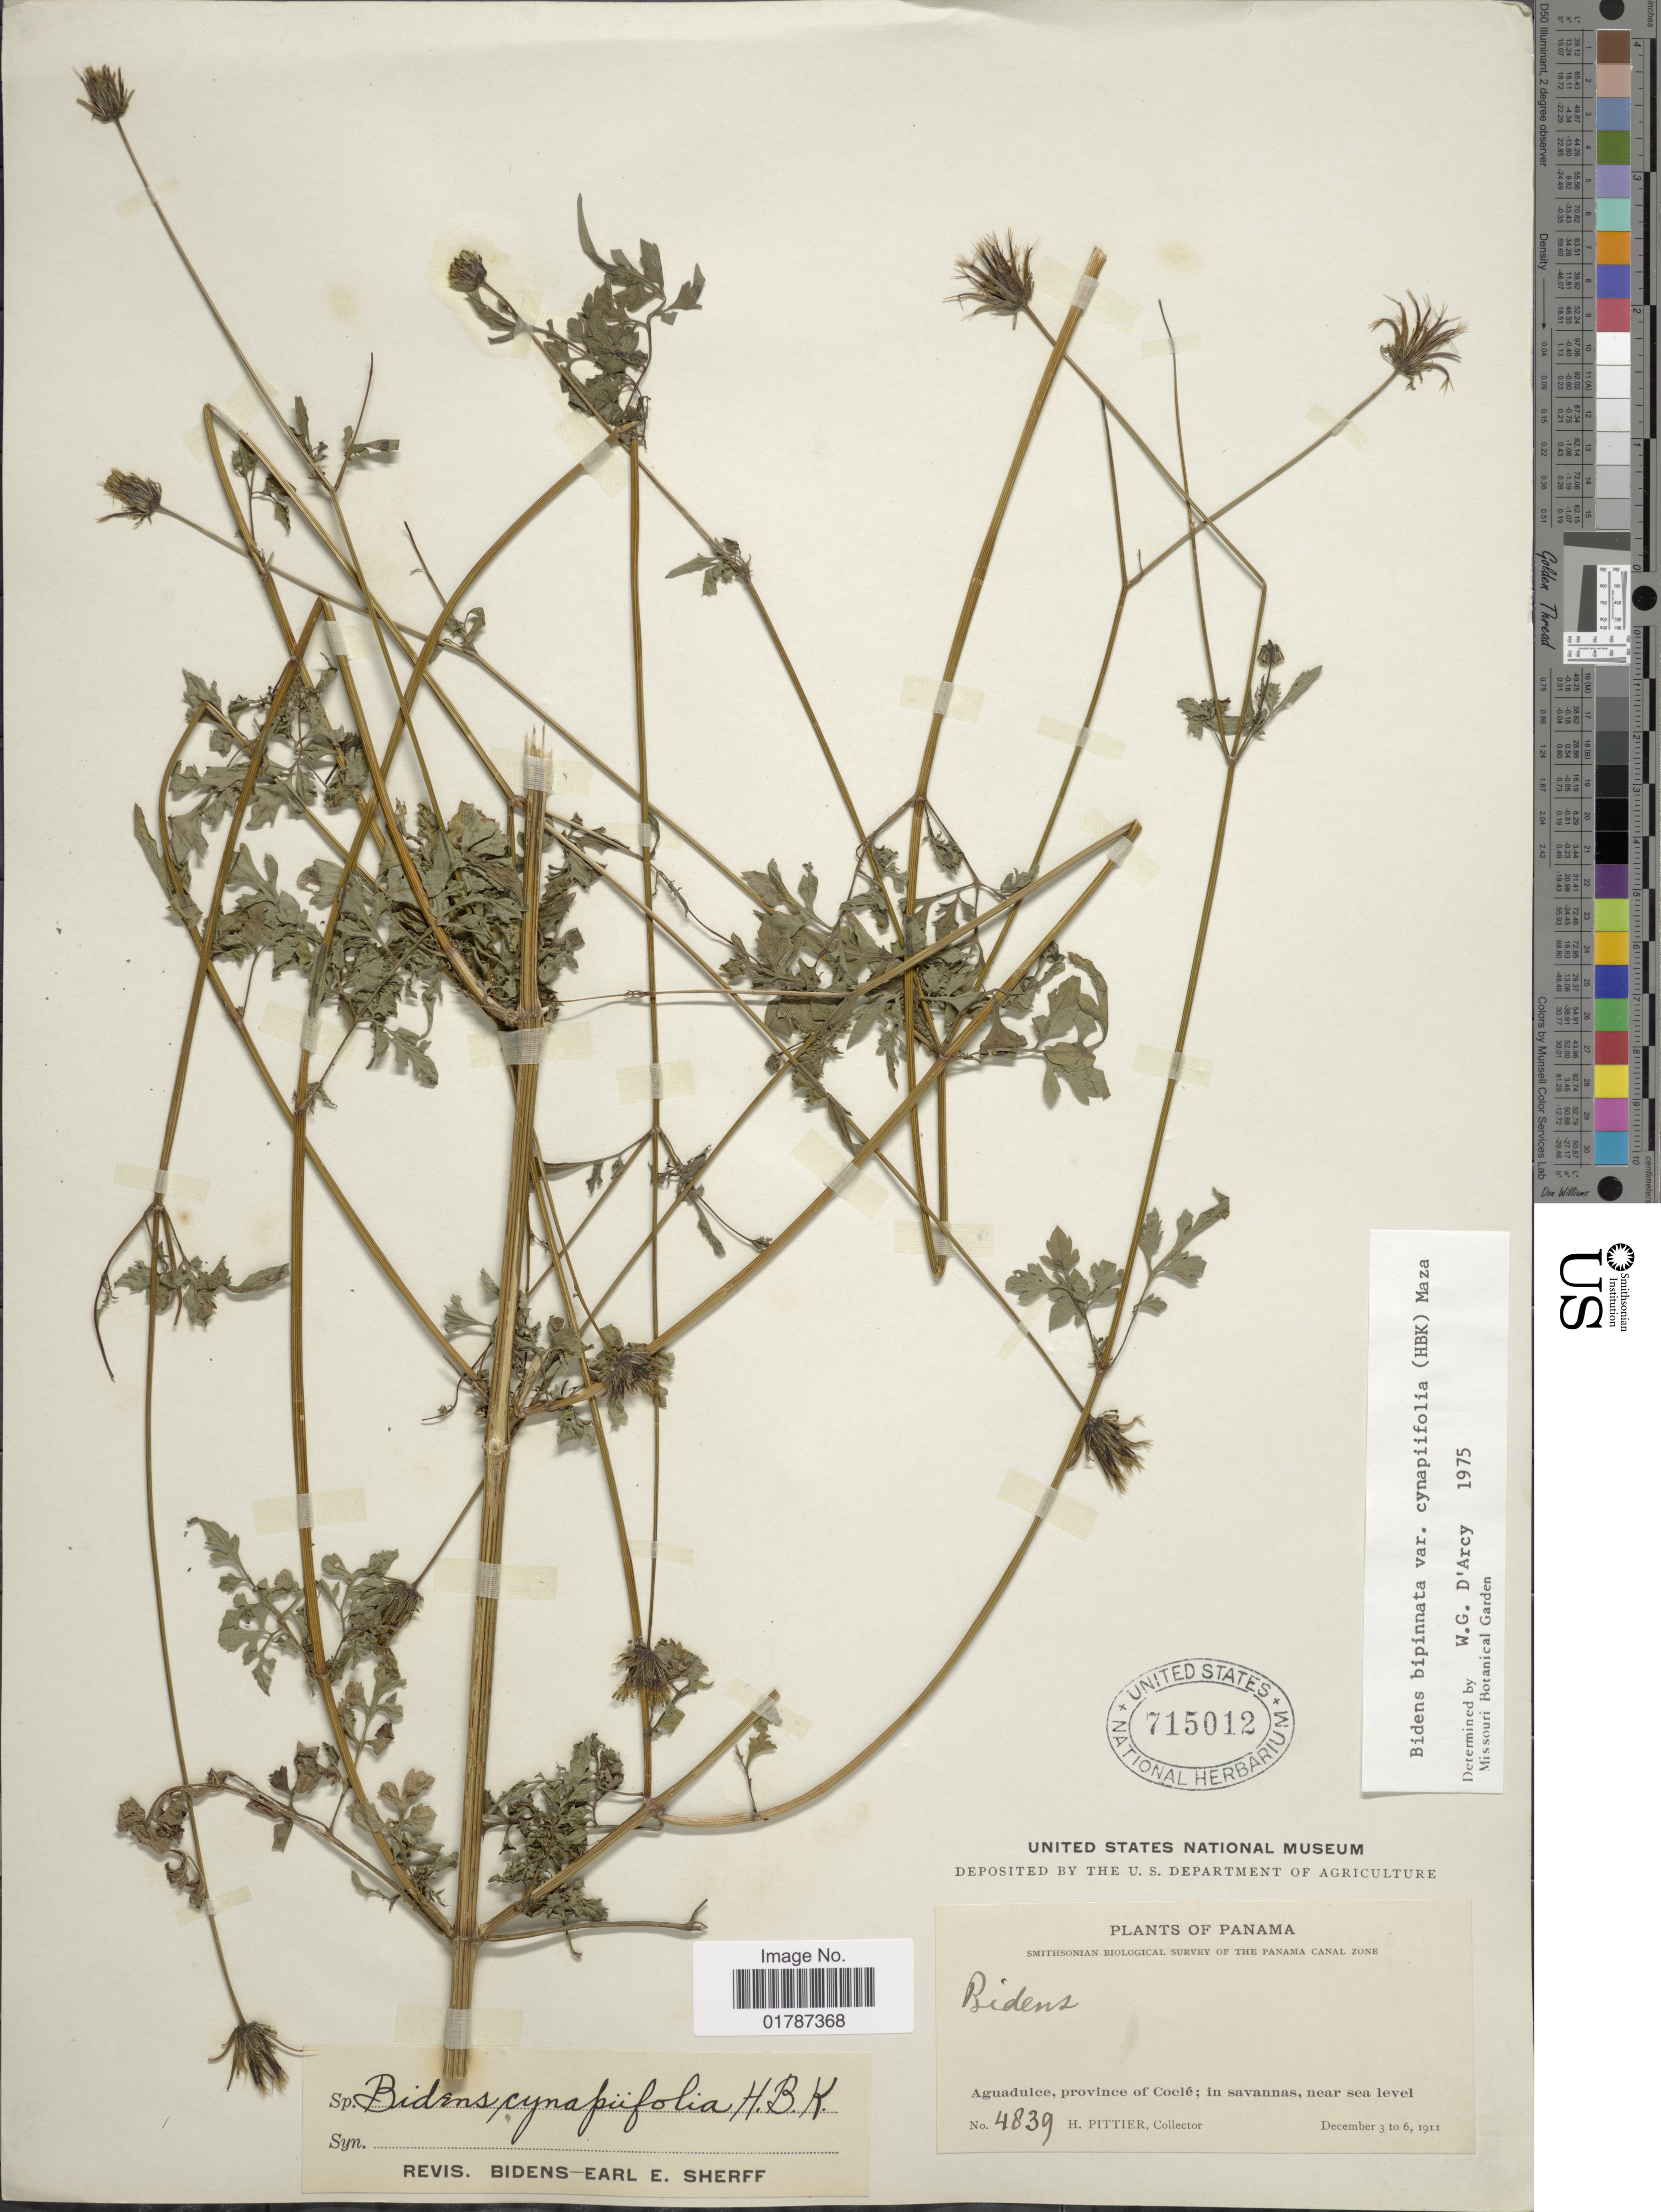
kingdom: Plantae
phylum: Tracheophyta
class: Magnoliopsida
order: Asterales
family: Asteraceae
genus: Bidens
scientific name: Bidens cynapifolia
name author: Kunth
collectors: H. F. Pittier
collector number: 4839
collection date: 1911-12-03/1911-12-06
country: Panama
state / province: Coclé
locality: Aguadulce, Province of Cocle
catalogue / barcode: US 715012